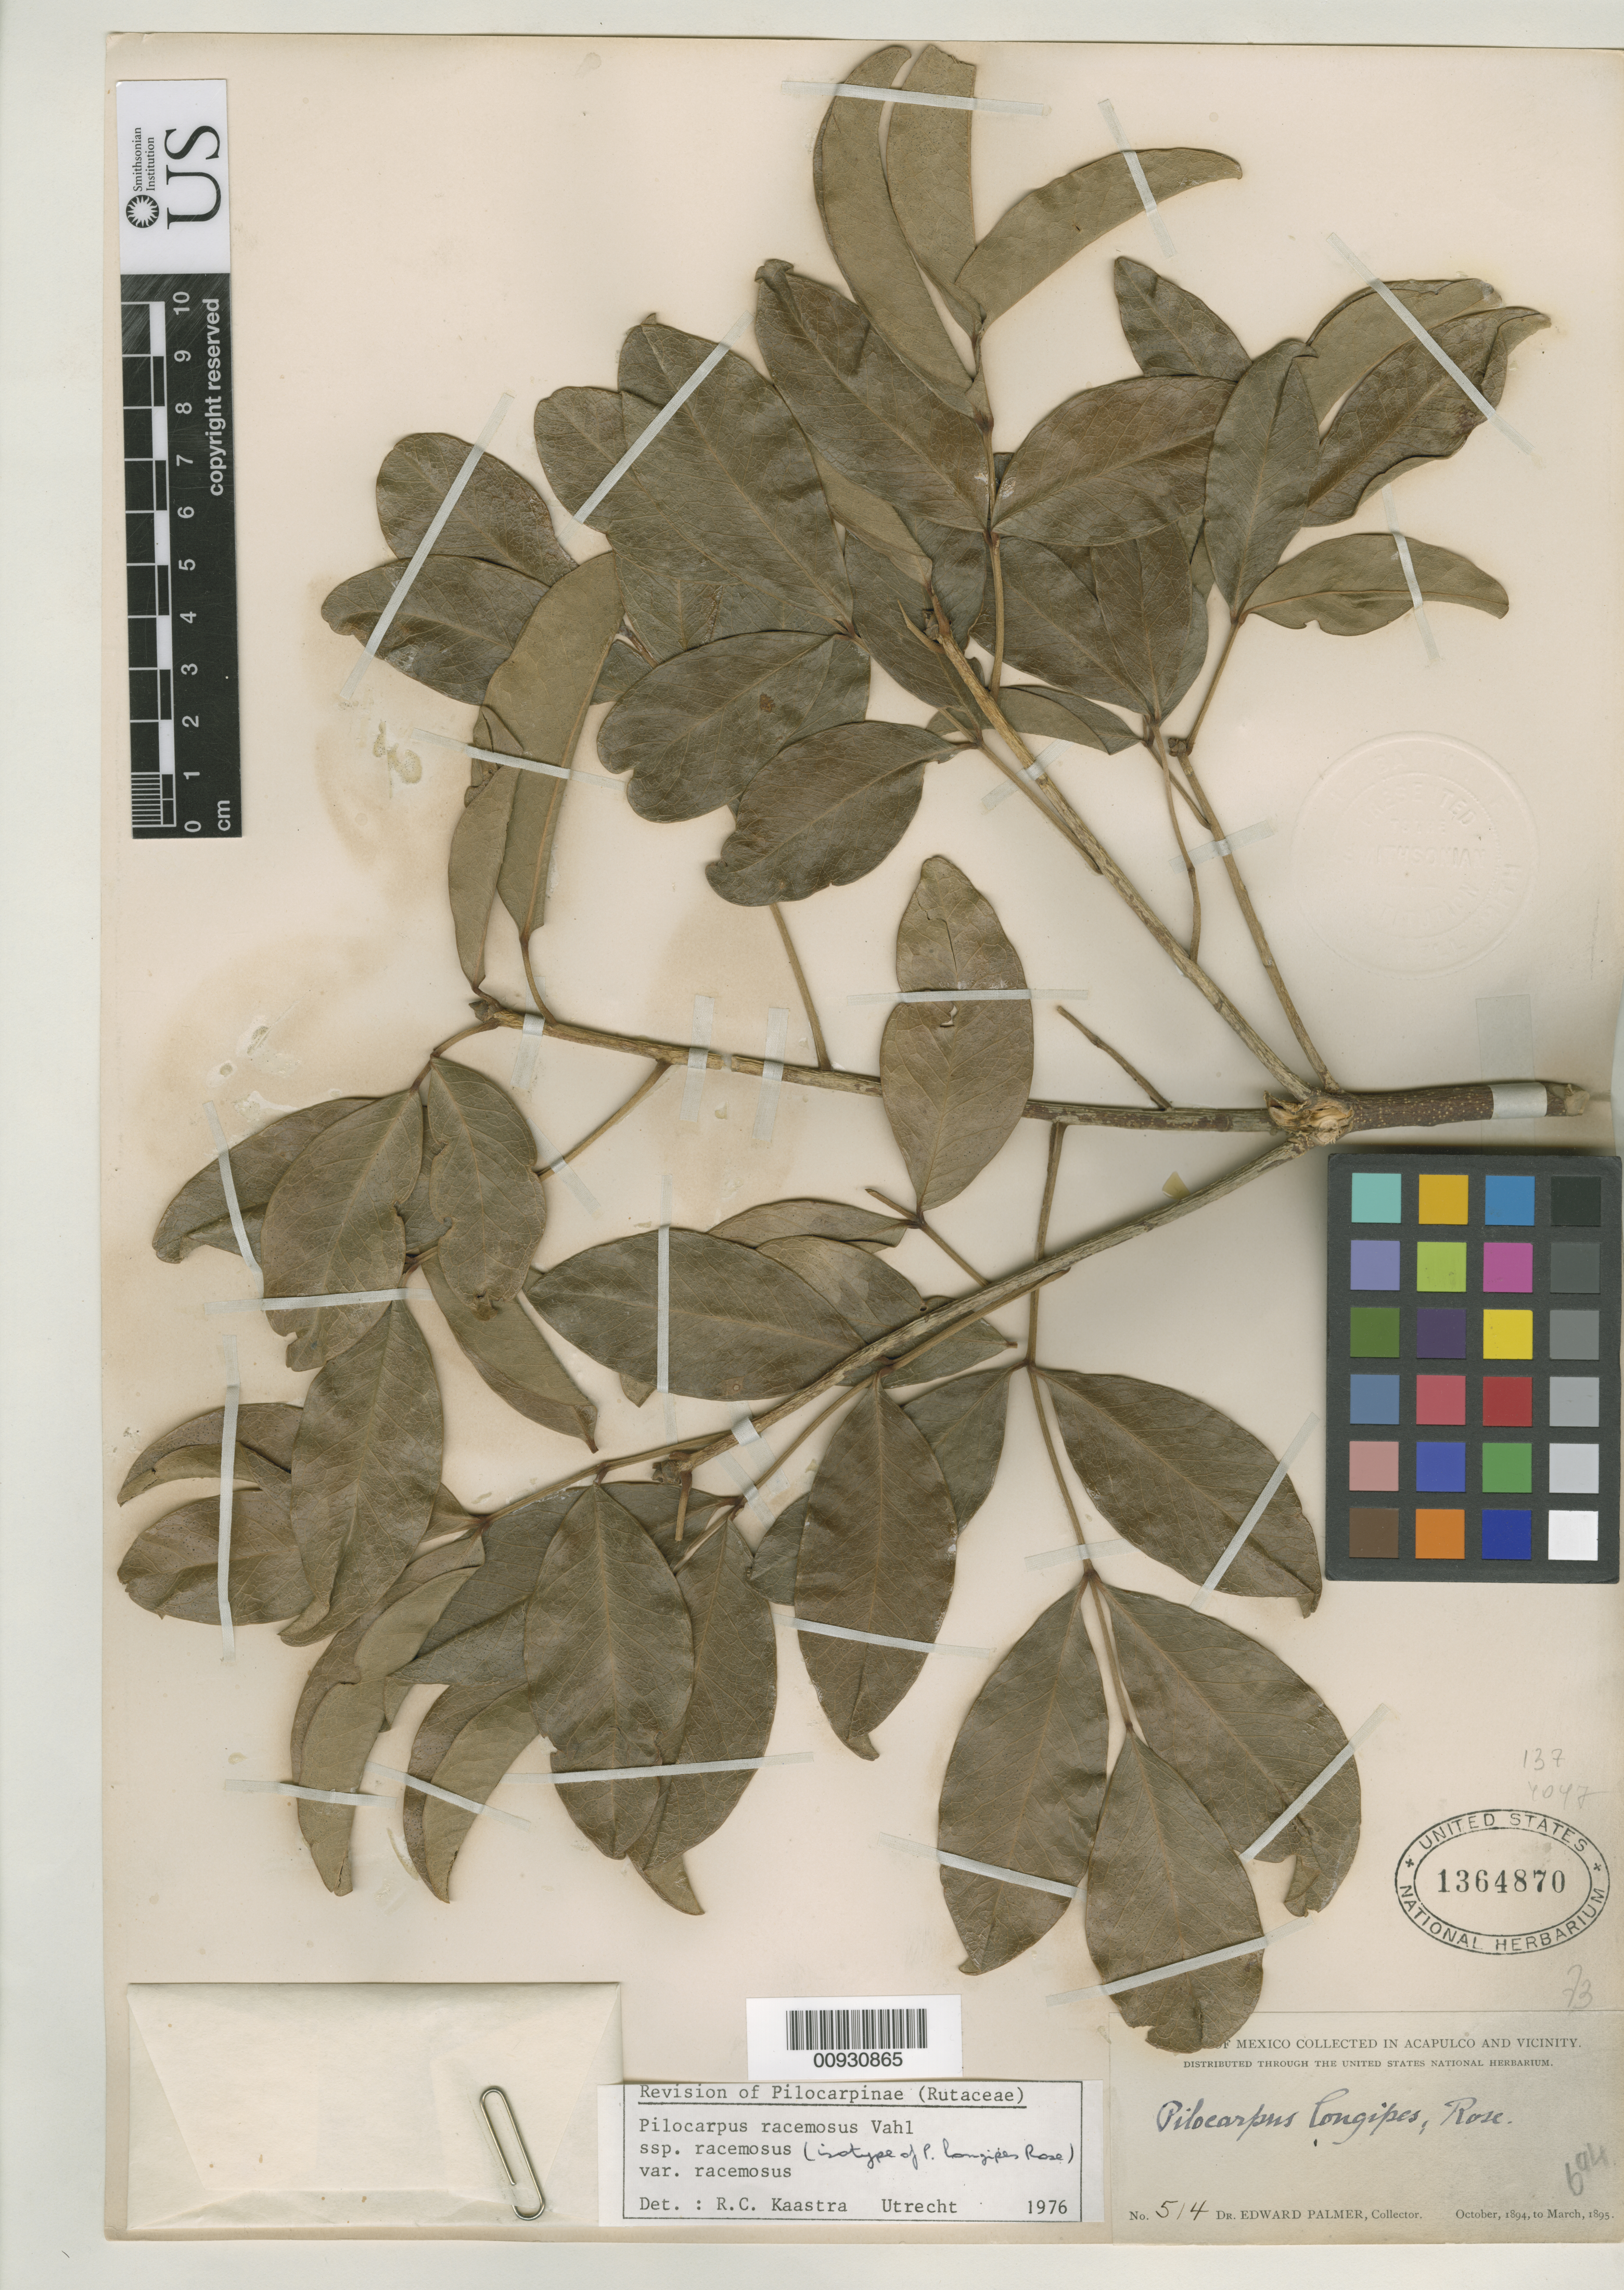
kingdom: Plantae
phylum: Tracheophyta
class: Magnoliopsida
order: Sapindales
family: Rutaceae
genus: Pilocarpus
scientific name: Pilocarpus longipes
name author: Rose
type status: Isolectotype; Type Collection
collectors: E. Palmer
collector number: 514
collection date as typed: Oct 1894 to -- Mar 1895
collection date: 1894-10/1895-03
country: Mexico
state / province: Guerrero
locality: Acapulco and vicinity.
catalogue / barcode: US 1364870